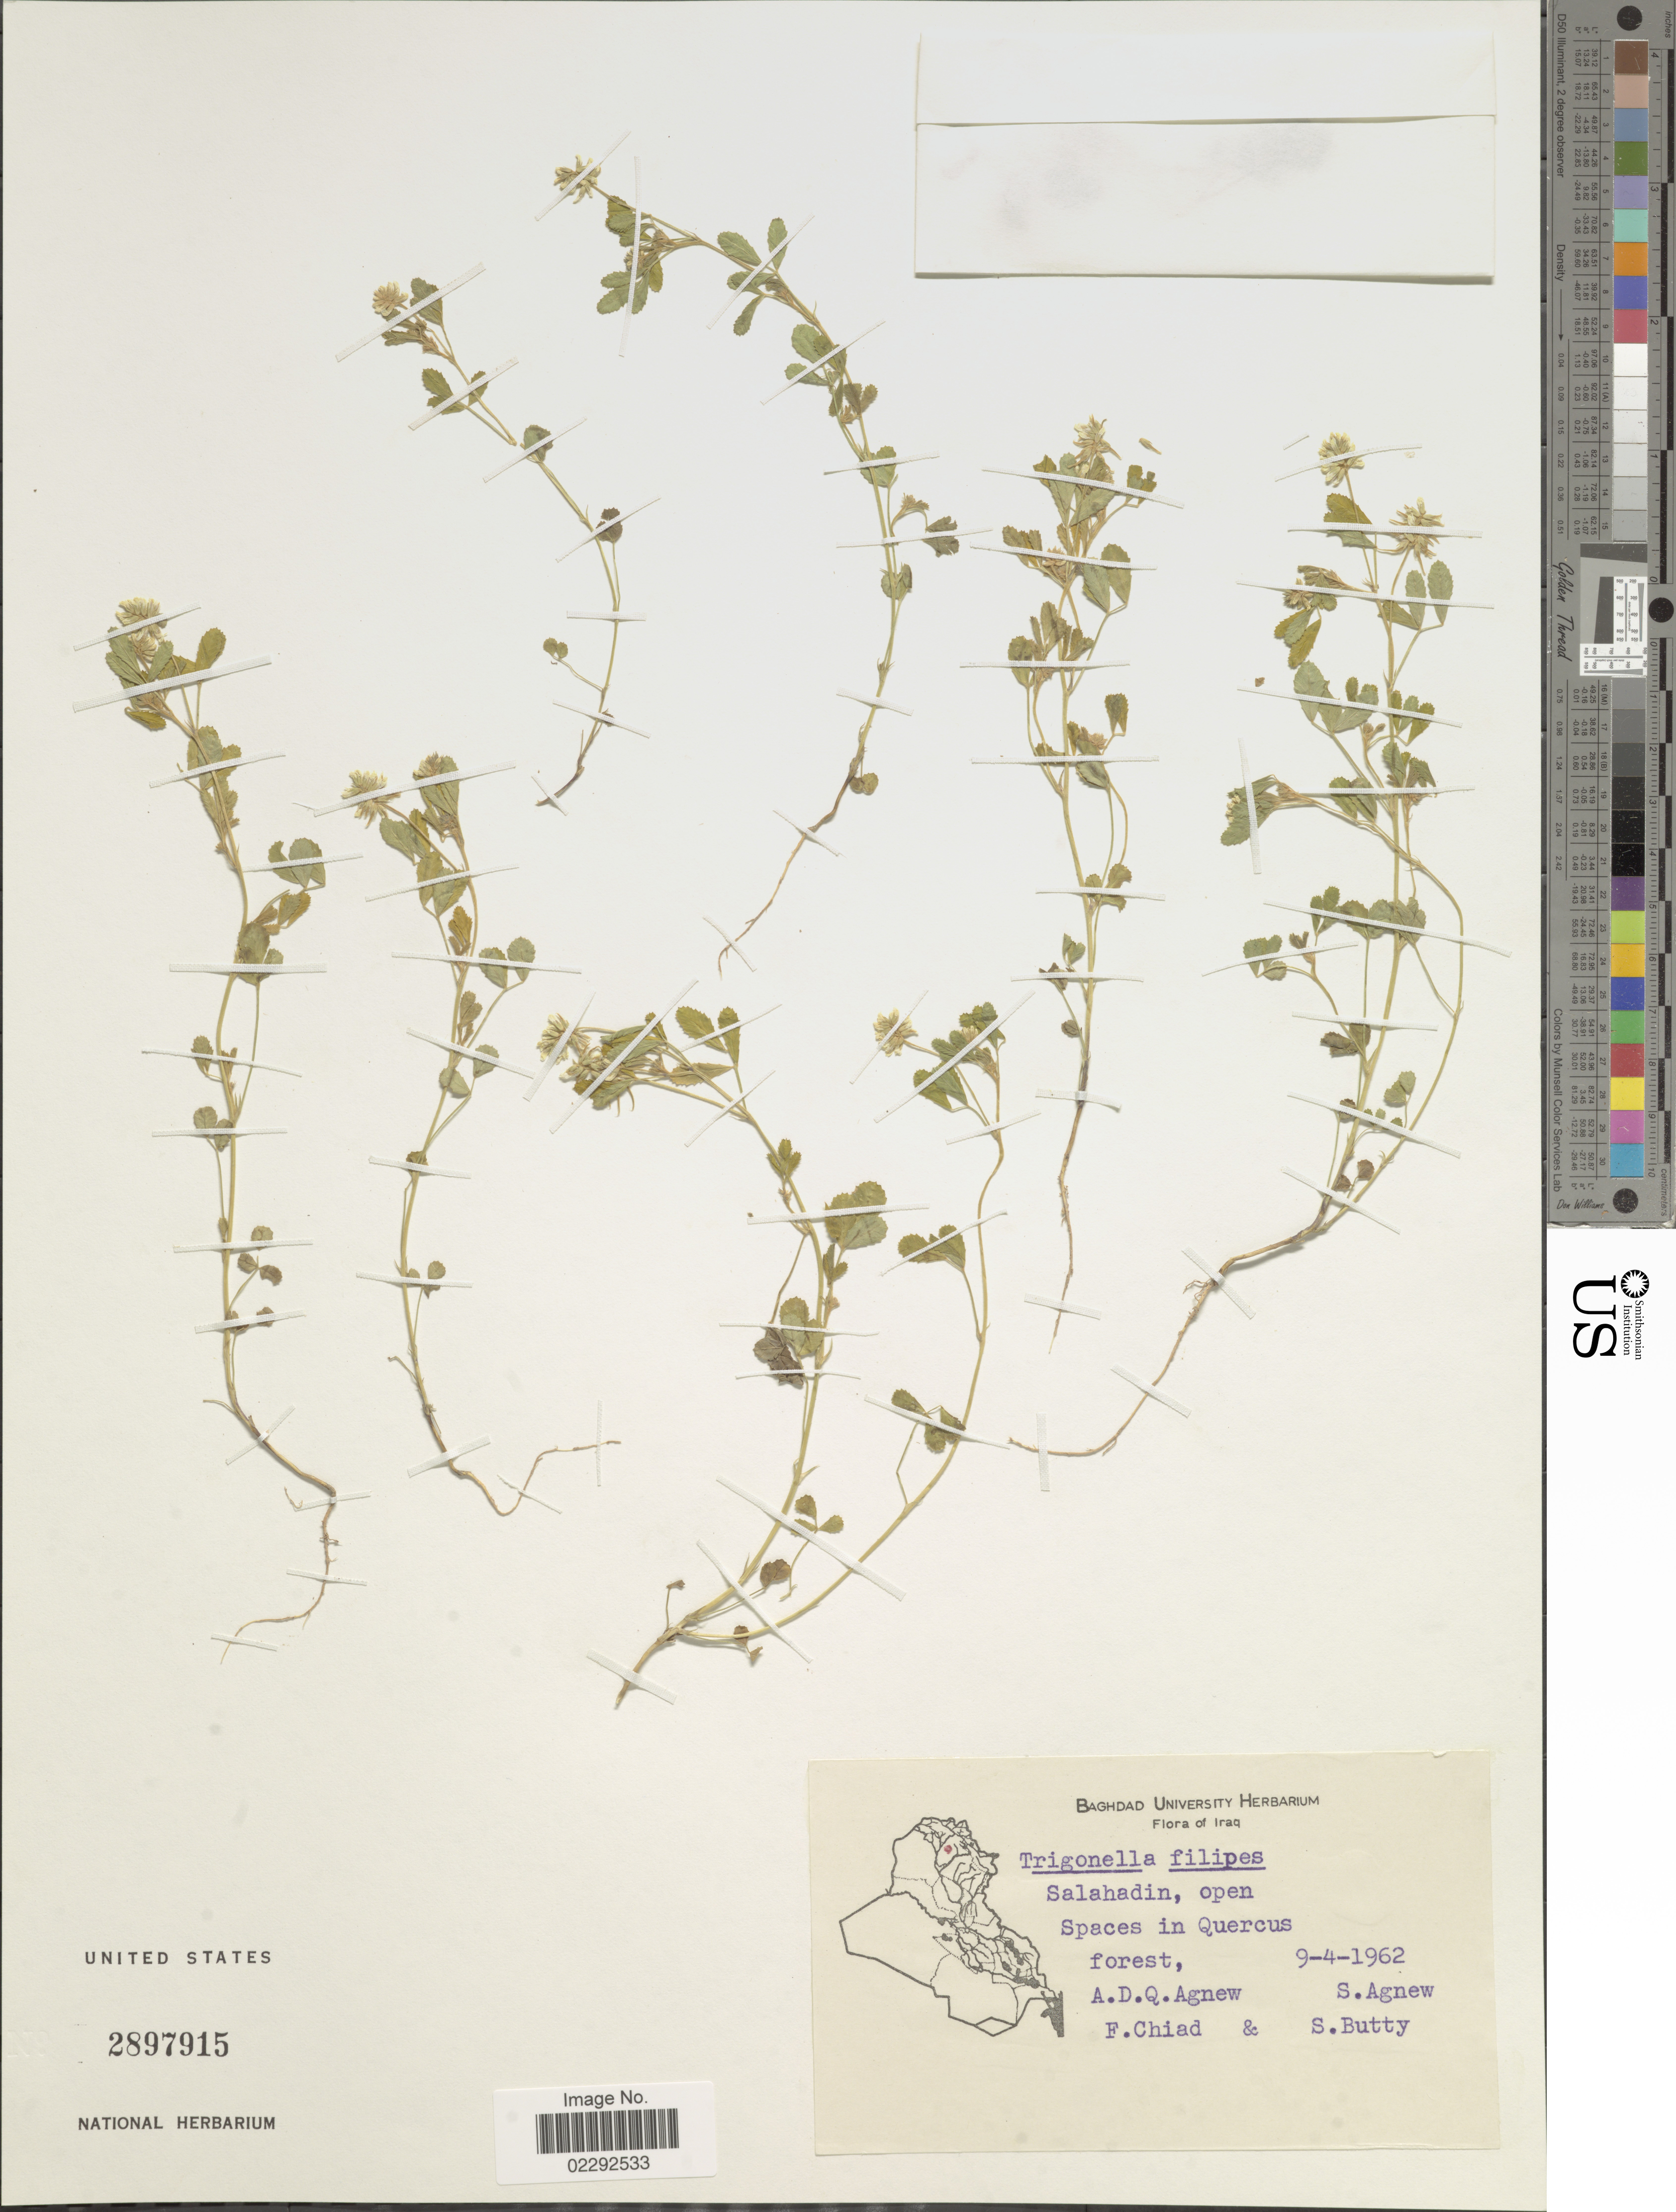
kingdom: Plantae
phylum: Tracheophyta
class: Magnoliopsida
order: Fabales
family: Fabaceae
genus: Trigonella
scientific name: Trigonella filipes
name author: Boiss.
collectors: A. D. Agnew, F. Chiad, S. Agnew & S. Butty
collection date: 1962-04-09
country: Iraq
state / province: Salah ad Din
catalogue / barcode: US 2897915